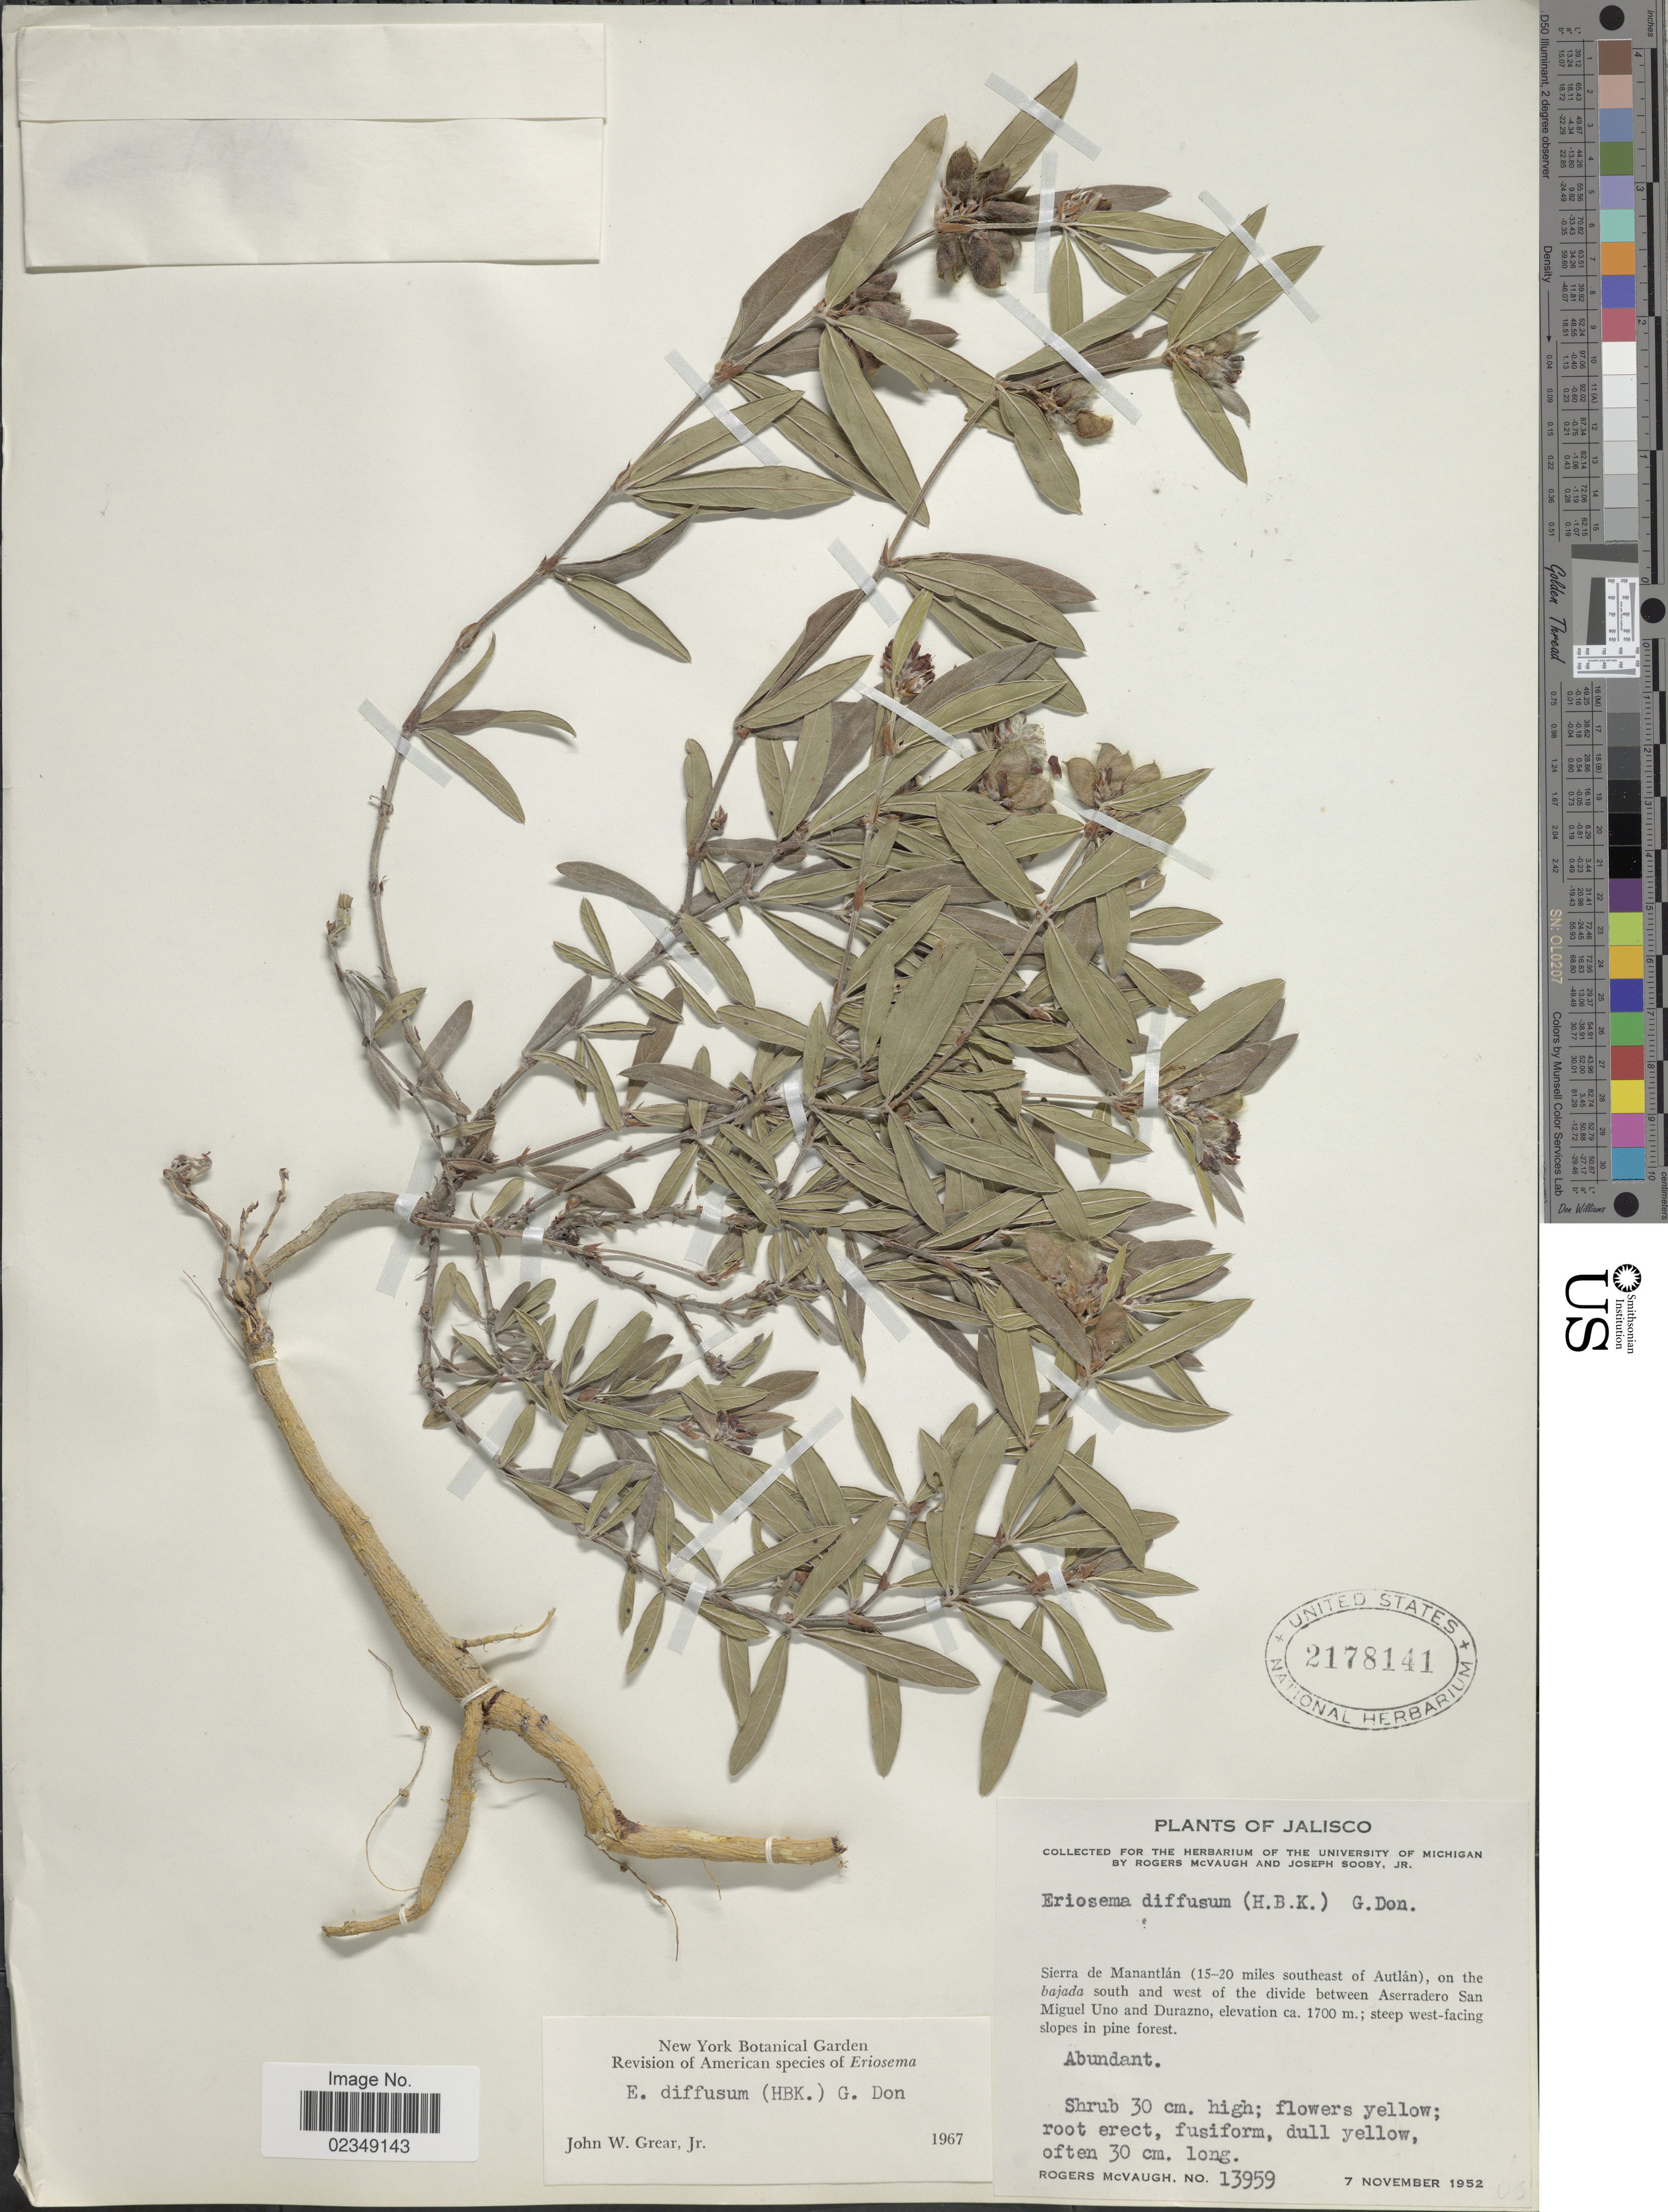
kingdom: Plantae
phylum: Tracheophyta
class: Magnoliopsida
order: Fabales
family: Fabaceae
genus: Eriosema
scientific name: Eriosema diffusum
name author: (Kunth) G. Don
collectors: R. McVaugh & J. Sooby Jr.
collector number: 13959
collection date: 1952-11-07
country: Mexico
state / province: Jalisco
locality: Sierra de Manantlan (15-20 miles southeast of Autlan), on the bajada south and west of the divide between Asseradero San Miguel Uno and Durazno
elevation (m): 1700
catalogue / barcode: US 2178141